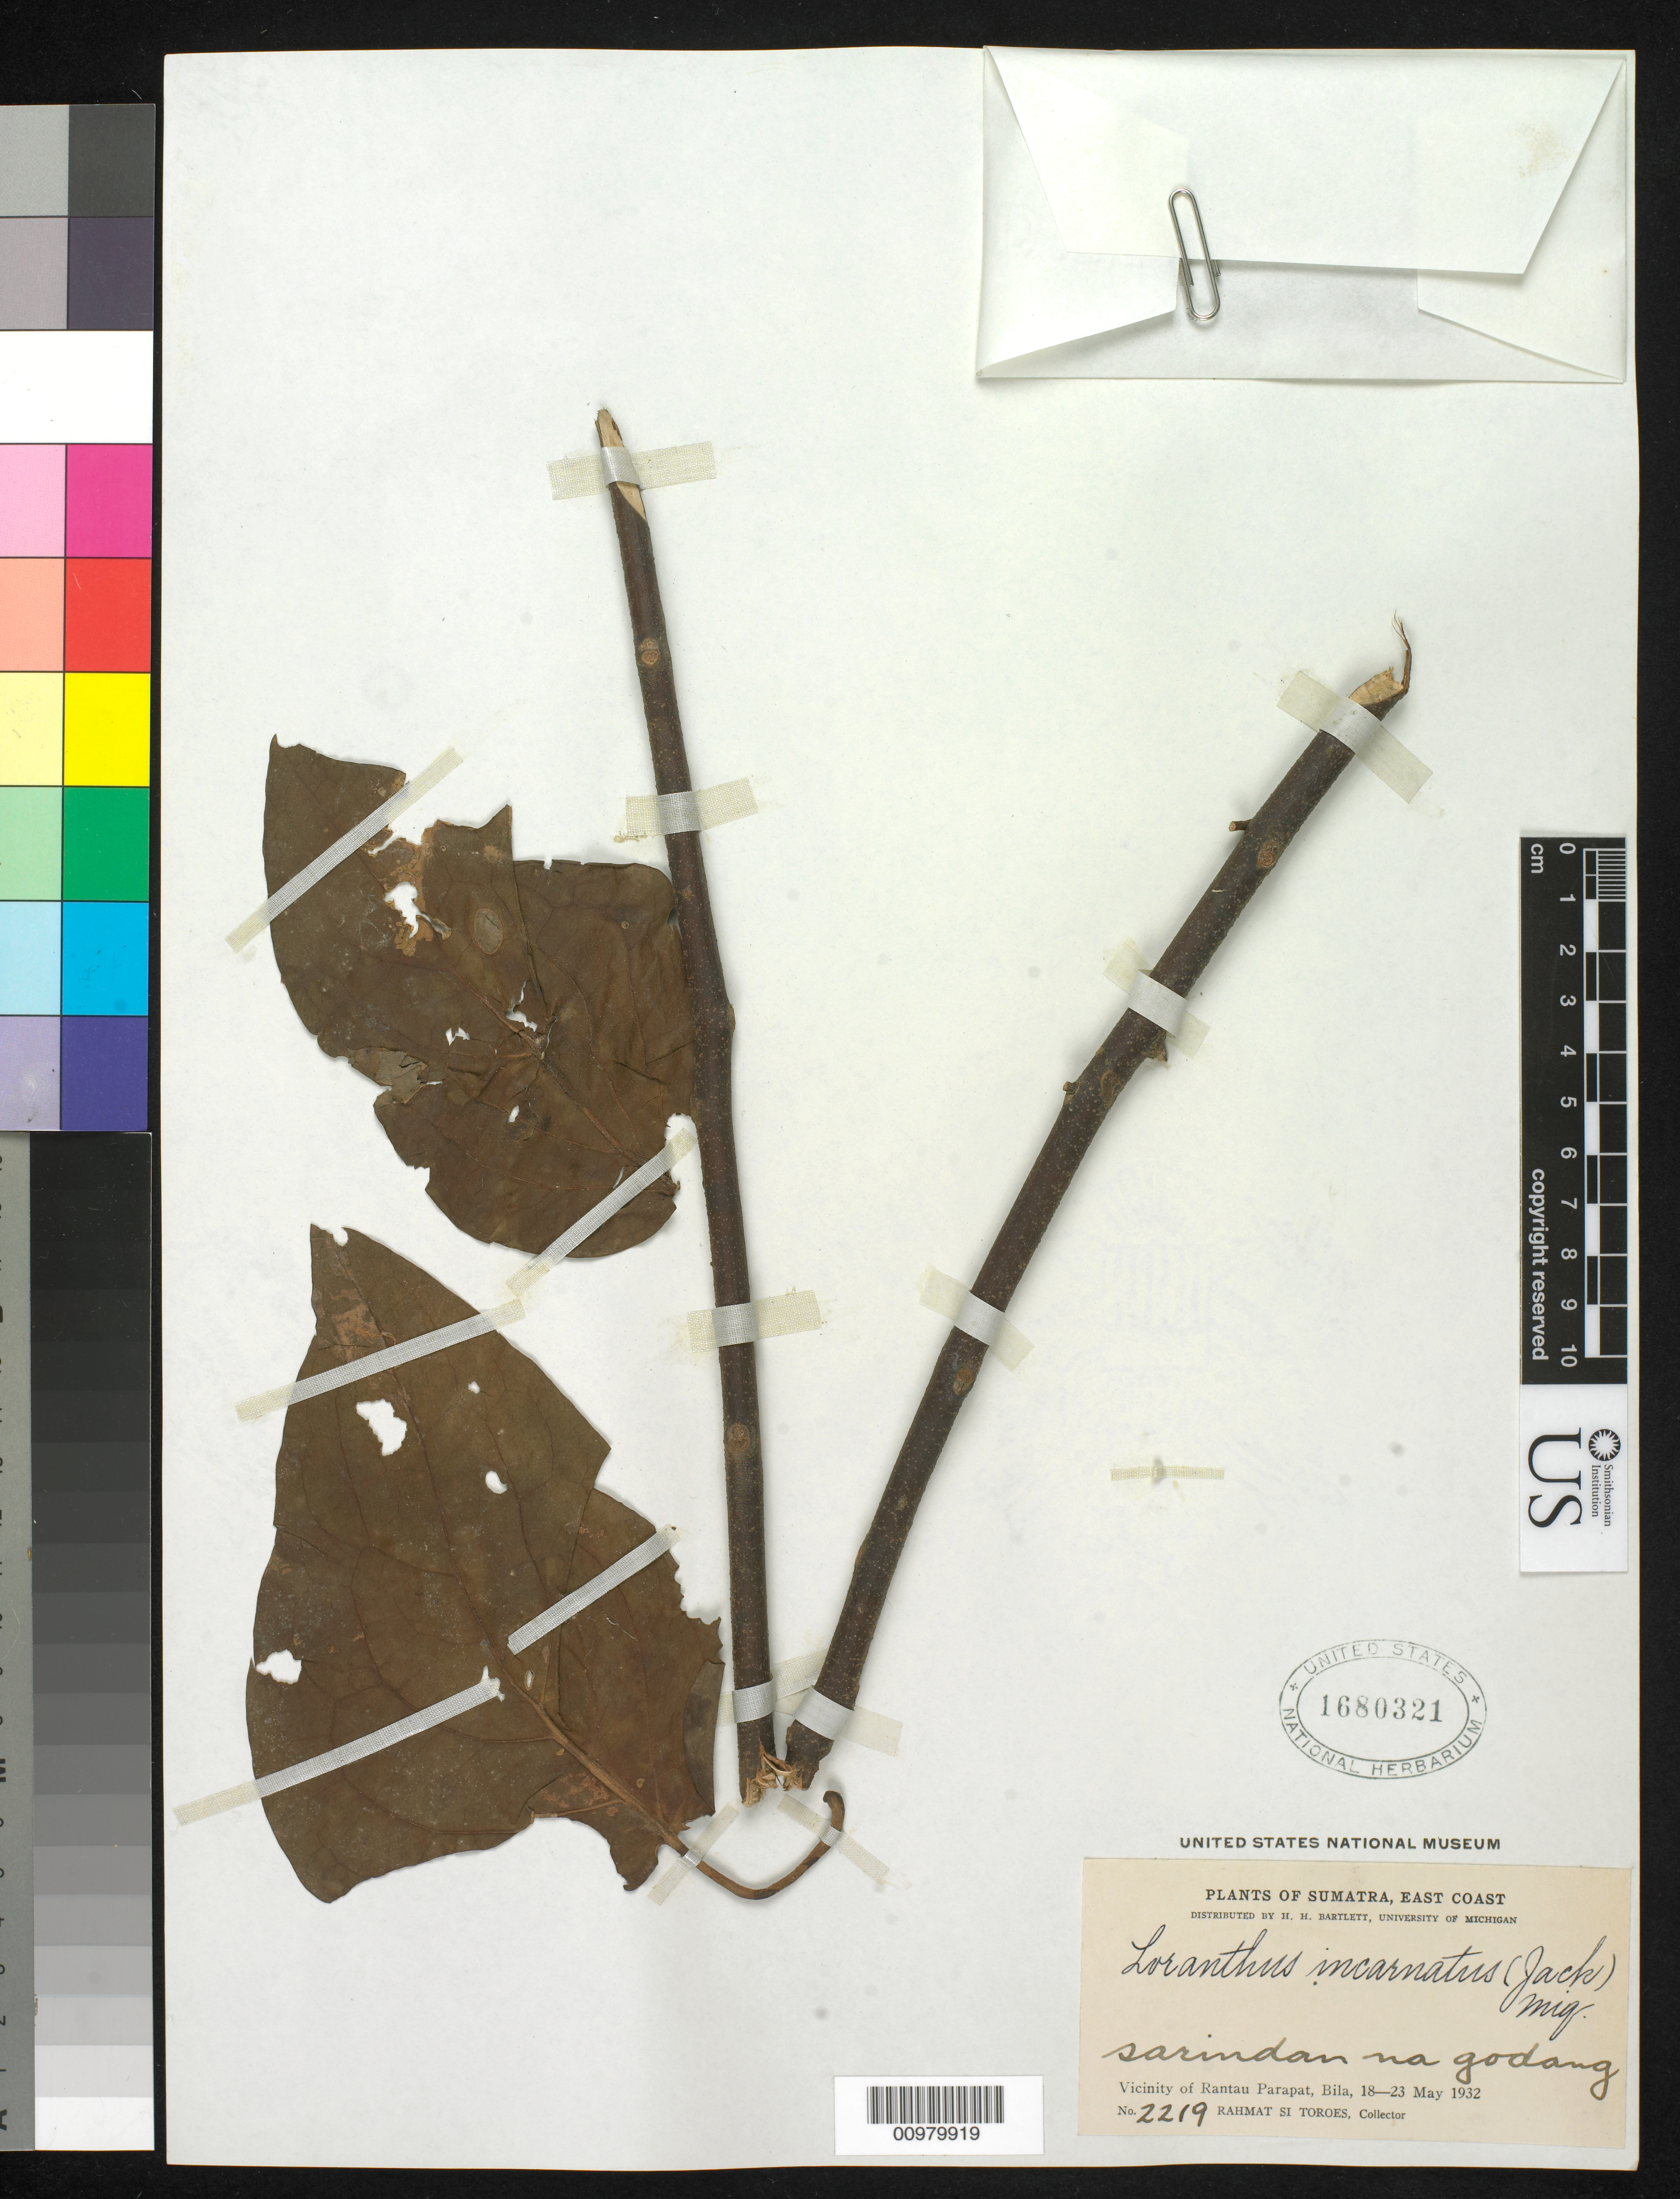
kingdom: Plantae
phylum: Tracheophyta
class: Magnoliopsida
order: Santalales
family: Loranthaceae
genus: Loranthus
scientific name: Loranthus incarnatus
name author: Jack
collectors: Rahmat Si Boeea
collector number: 2219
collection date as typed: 18 May 1932 to 23 May 1932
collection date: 1932-05-18/1932-05-23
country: Indonesia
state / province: Sumatra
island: Sumatra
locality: Vicinity of Rantau Parapat, Bila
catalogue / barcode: US 1680321